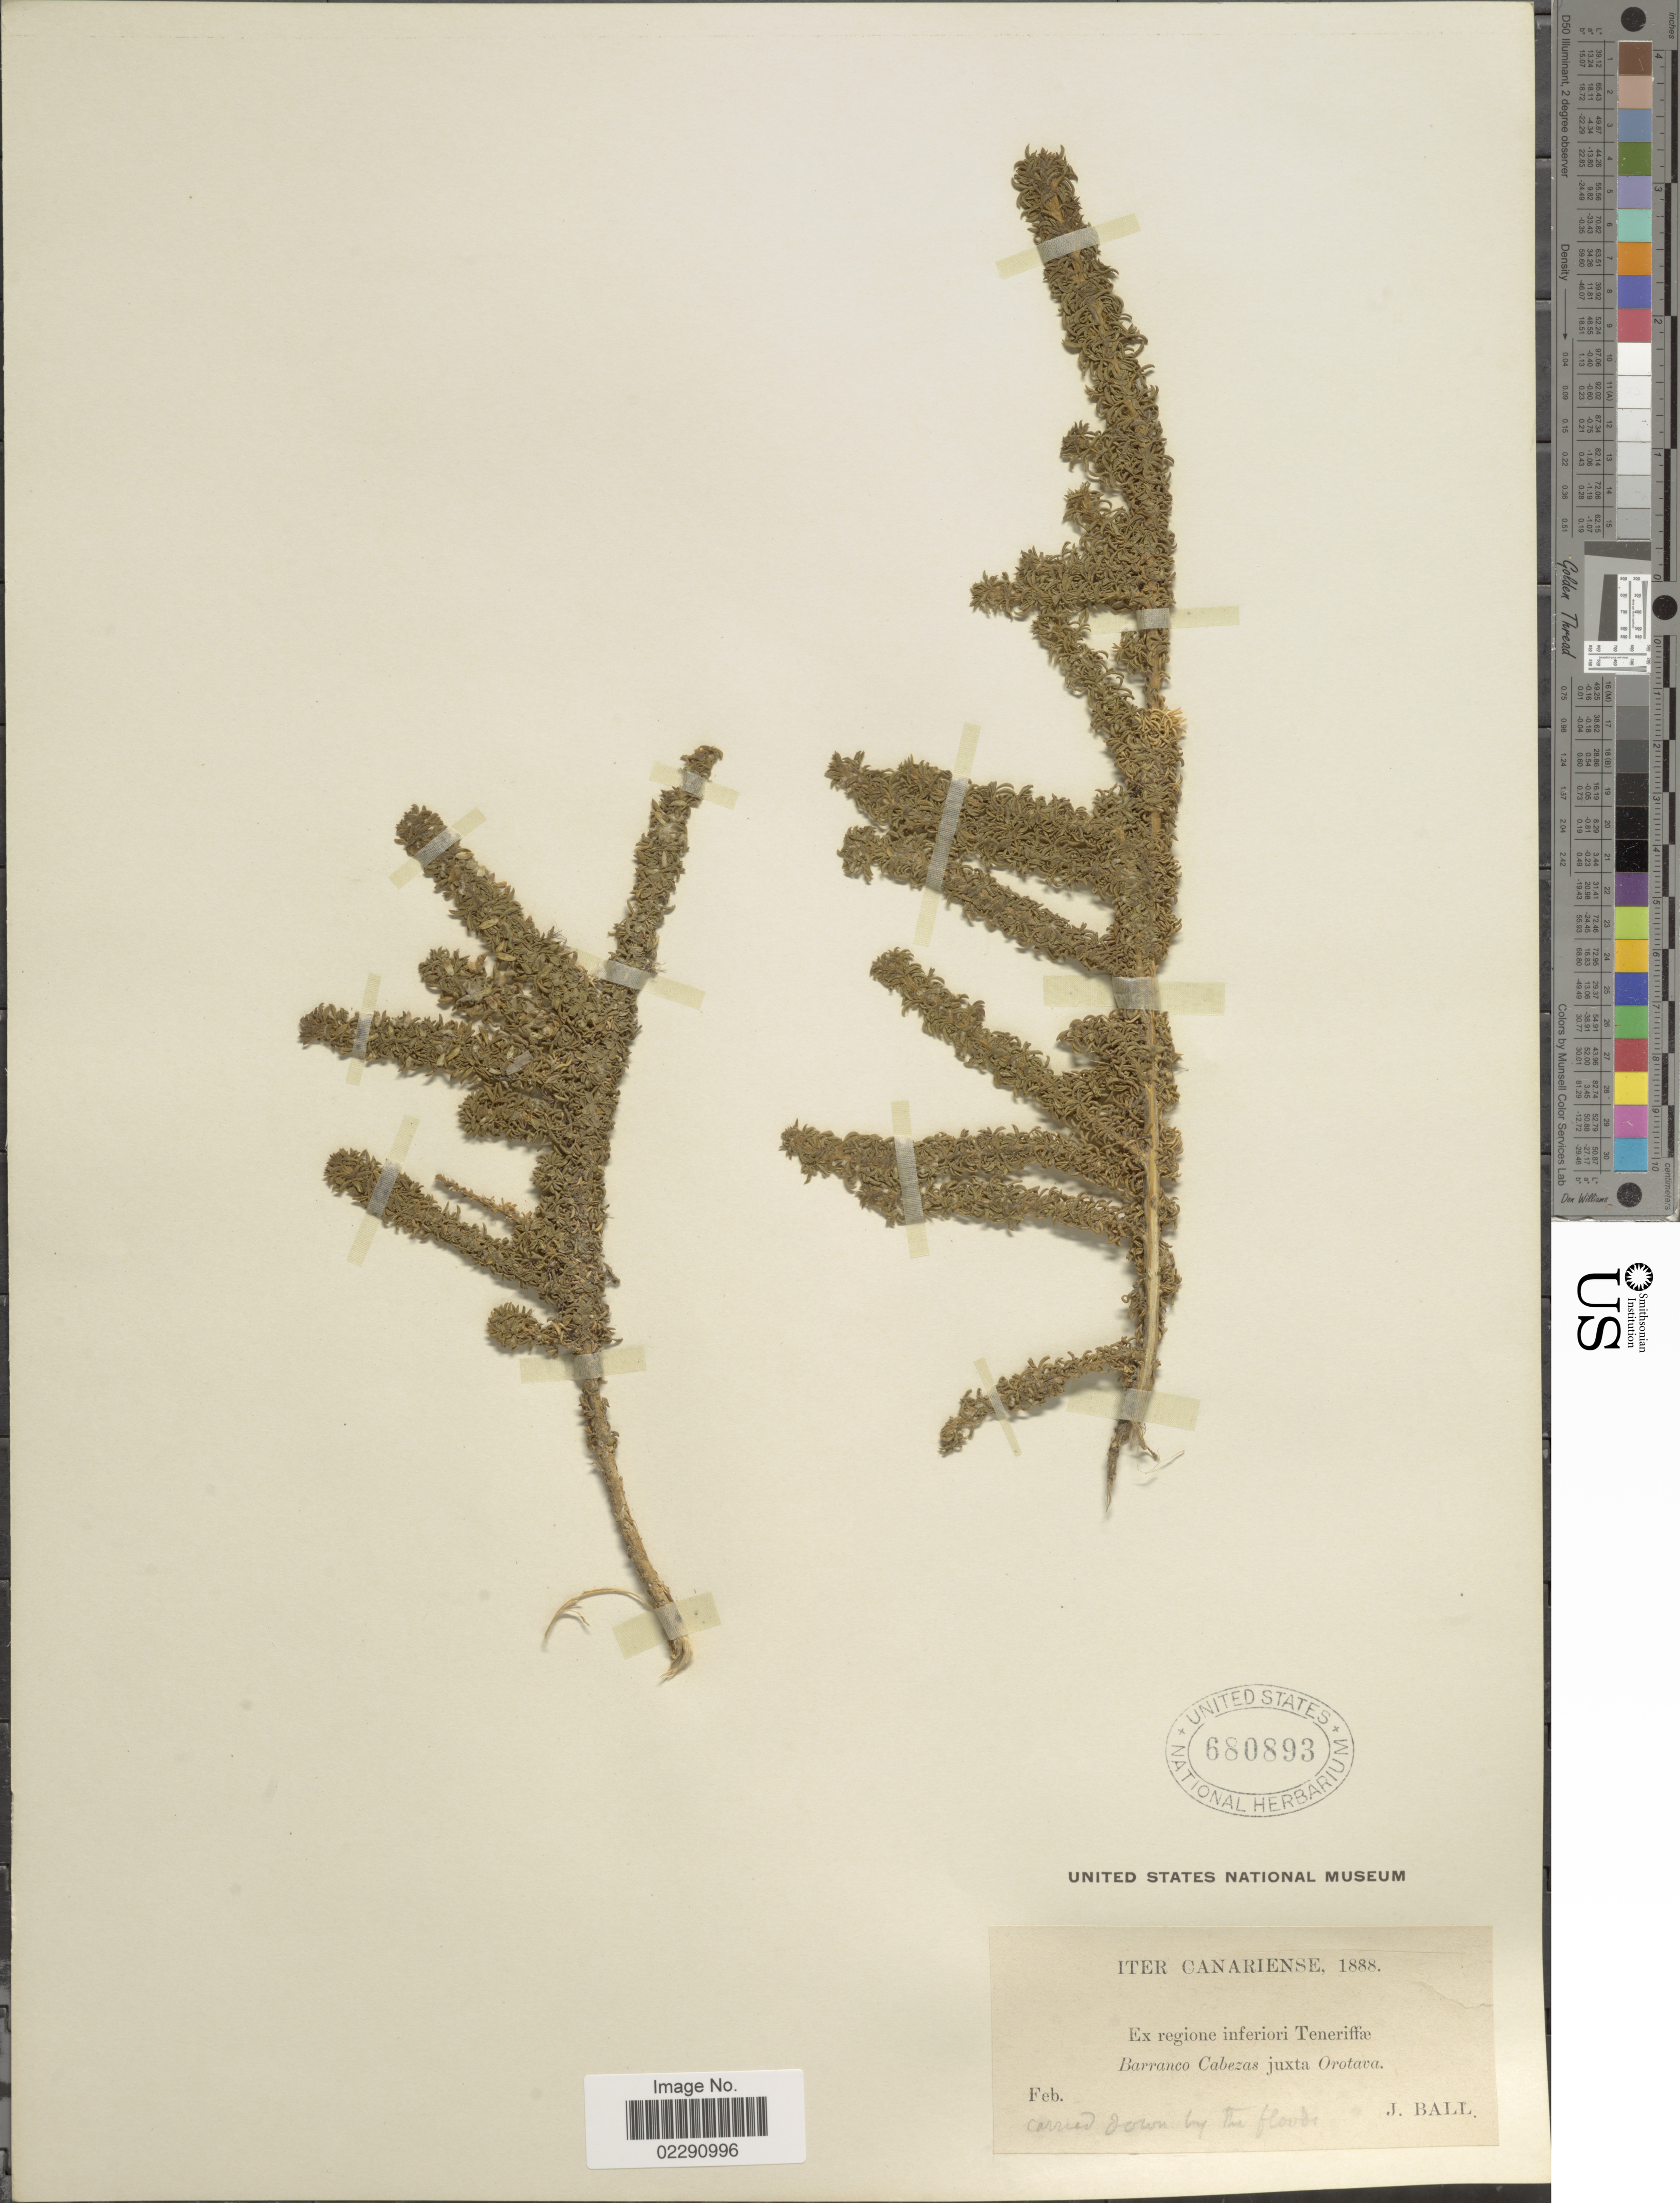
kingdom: Plantae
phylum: Tracheophyta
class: Magnoliopsida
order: Fabales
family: Fabaceae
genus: Adenocarpus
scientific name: Adenocarpus foliolosus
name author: DC.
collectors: J. Ball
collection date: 1888-02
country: Spain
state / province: Canarias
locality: Canariense, regione inferiori Teneriffae, Barranco Cabezas juxta Orotava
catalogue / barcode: US 680893